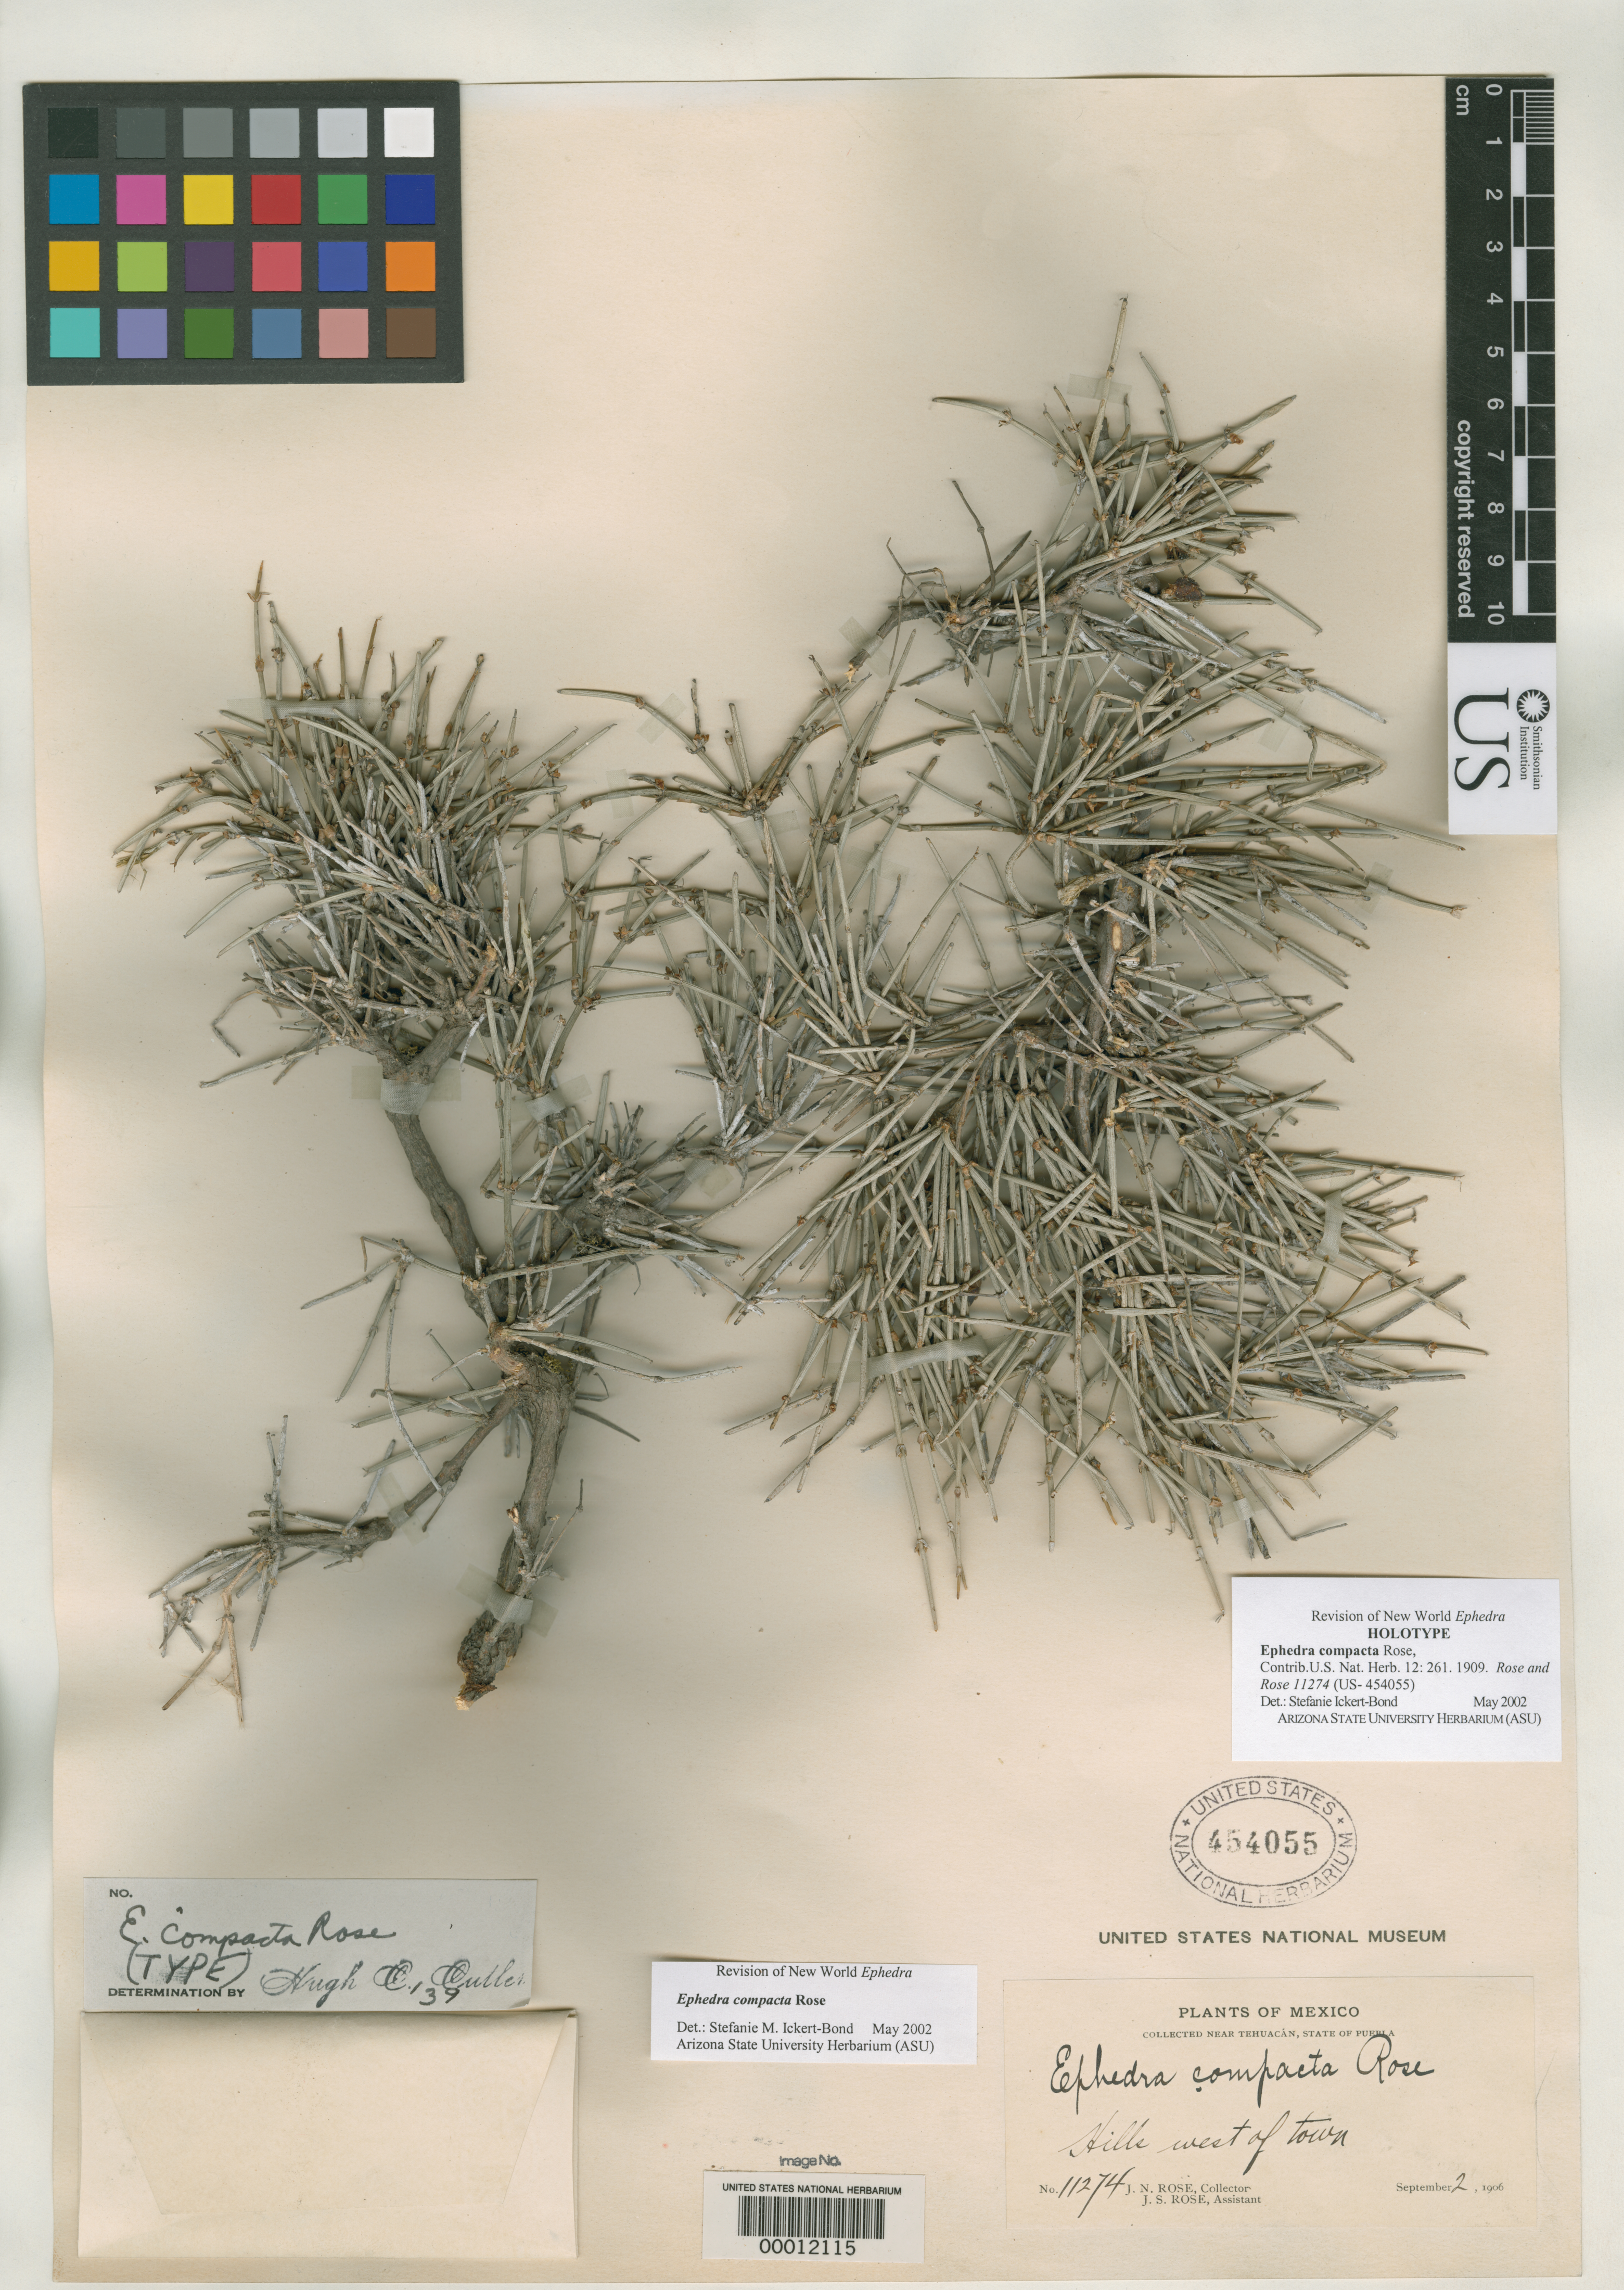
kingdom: Plantae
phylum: Tracheophyta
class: Gnetopsida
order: Ephedrales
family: Ephedraceae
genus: Ephedra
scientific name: Ephedra compacta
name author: Rose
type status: Holotype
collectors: J. N. Rose & J. S. Rose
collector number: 11274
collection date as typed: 02 Sep 1906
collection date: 1906-09-02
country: Mexico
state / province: Puebla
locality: Near Tehuacan.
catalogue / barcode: US 454055